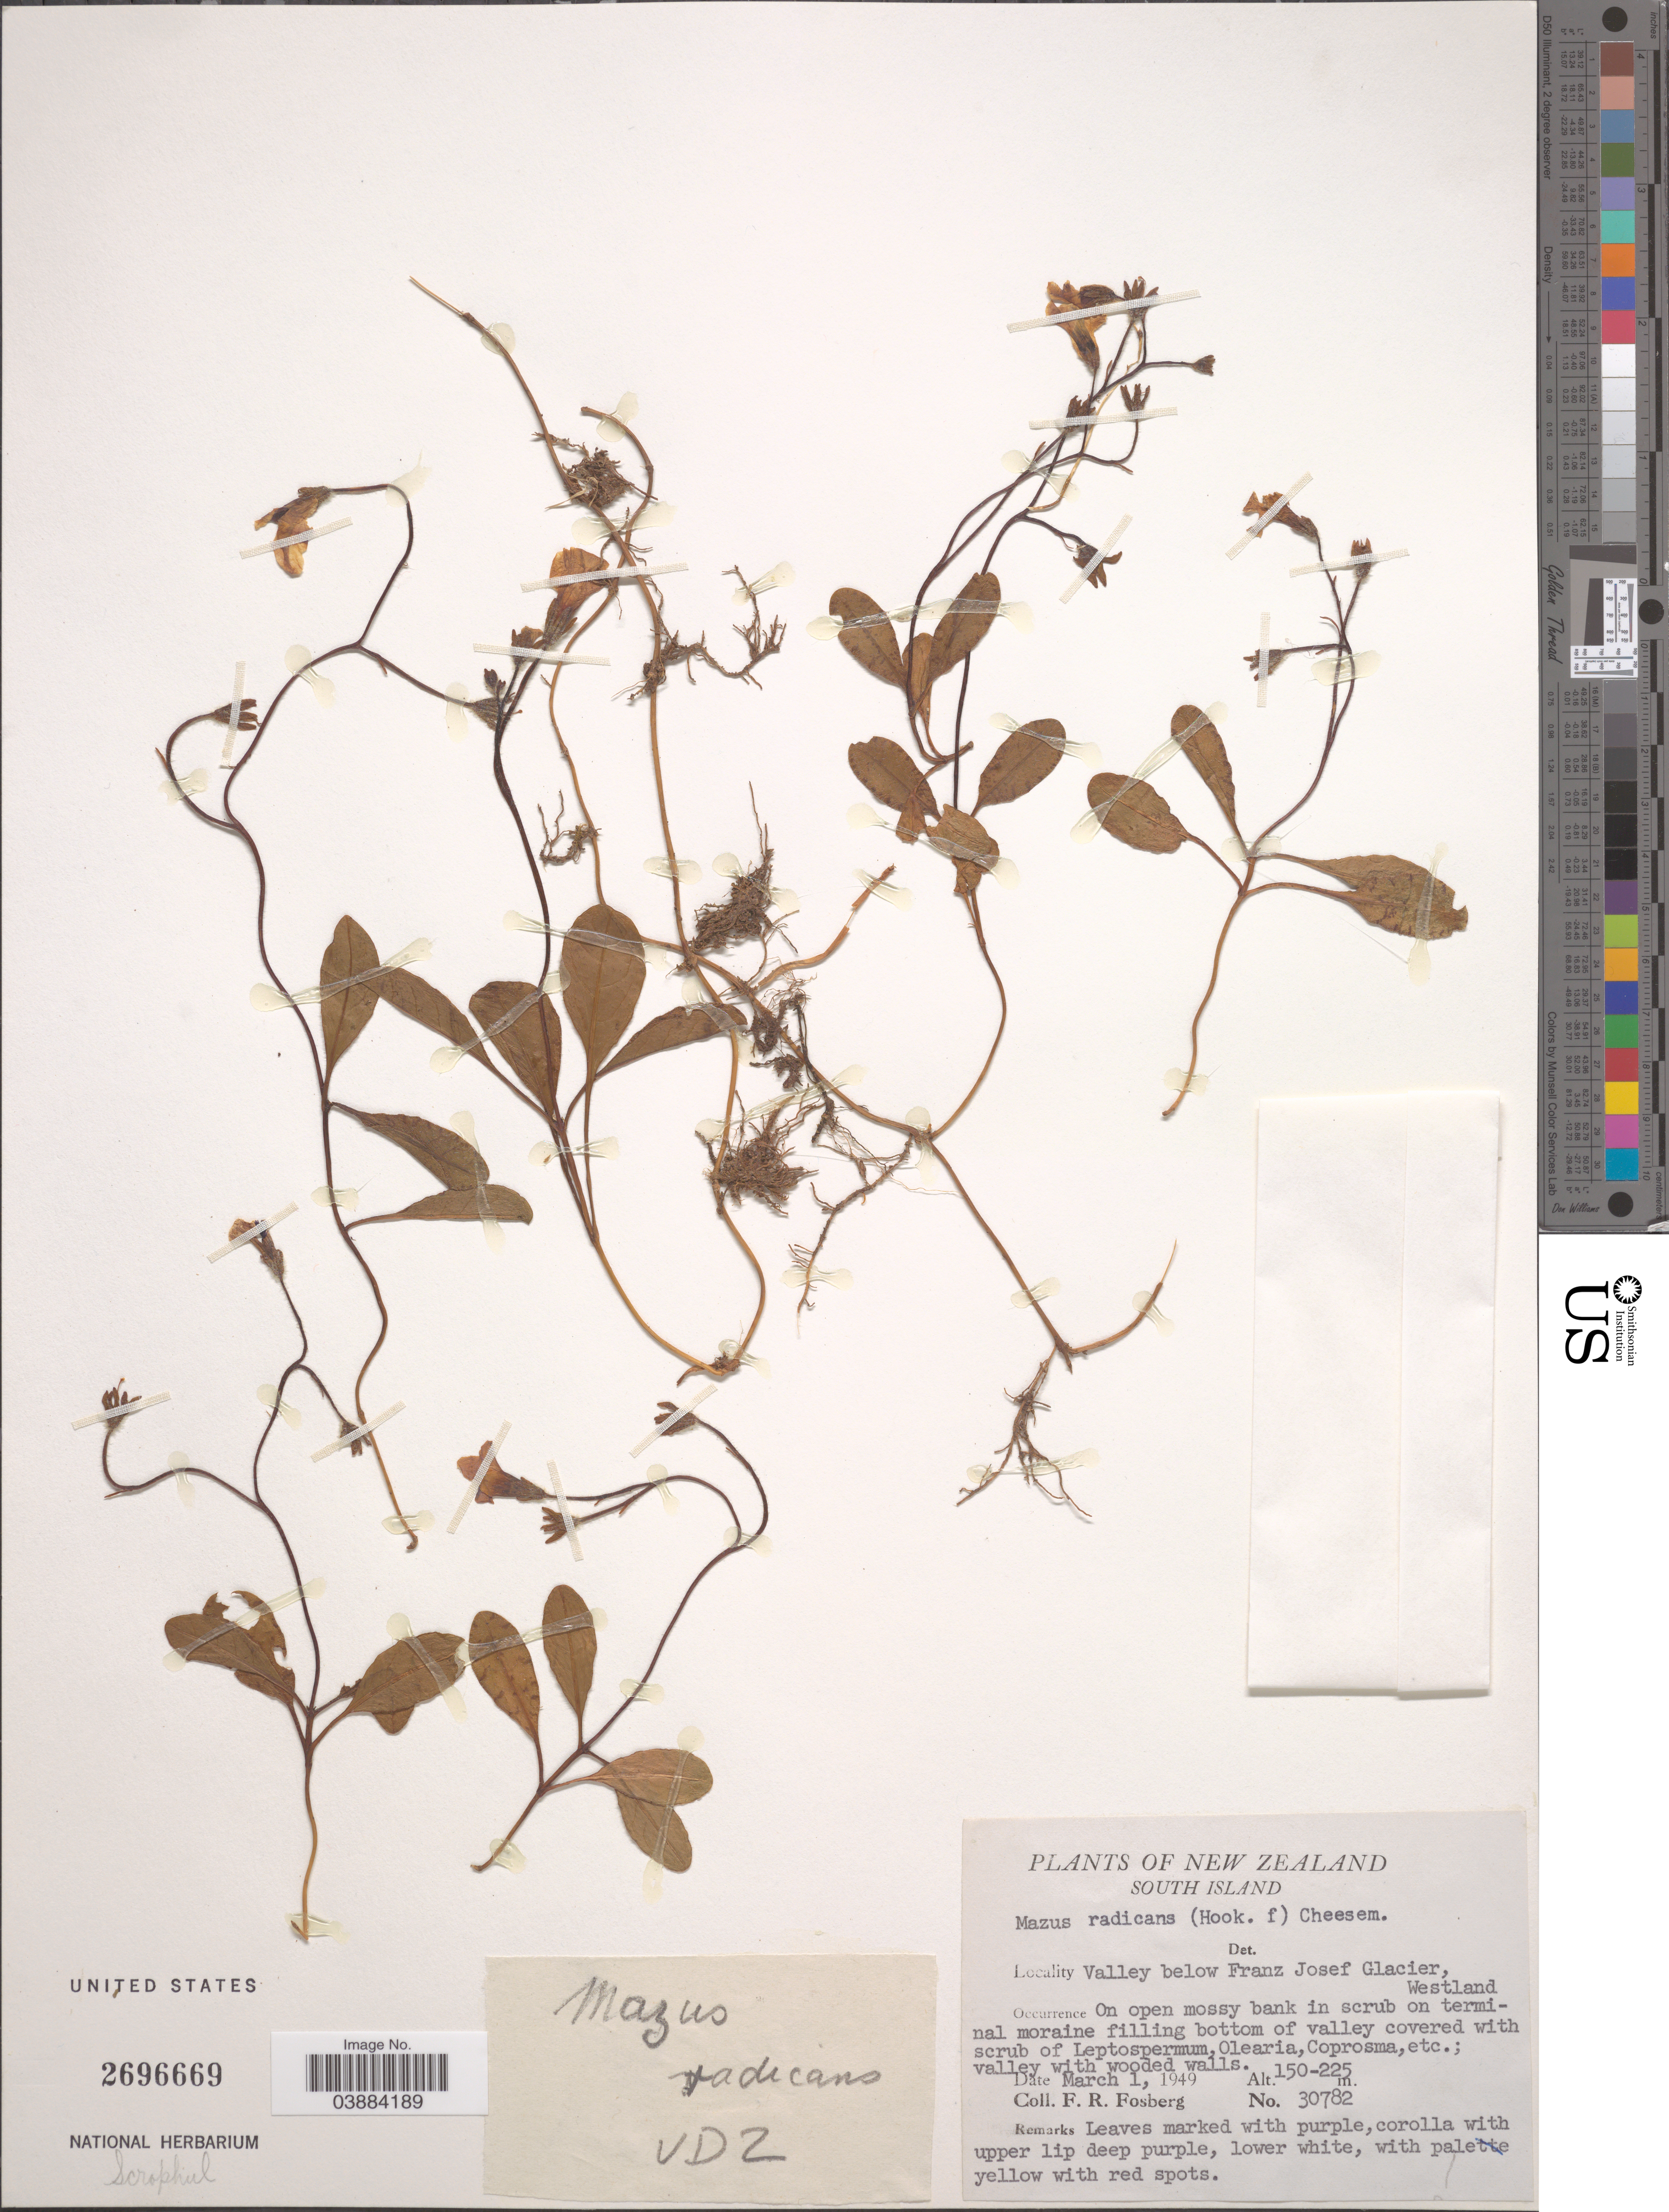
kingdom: Plantae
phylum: Tracheophyta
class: Magnoliopsida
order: Lamiales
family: Mazaceae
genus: Mazus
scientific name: Mazus radicans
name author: Cheeseman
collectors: F. R. Fosberg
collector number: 30782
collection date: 1949-03-01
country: New Zealand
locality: South Island. Valley below Franz Josef Glacier, Westland.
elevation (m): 150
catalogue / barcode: US 2696669